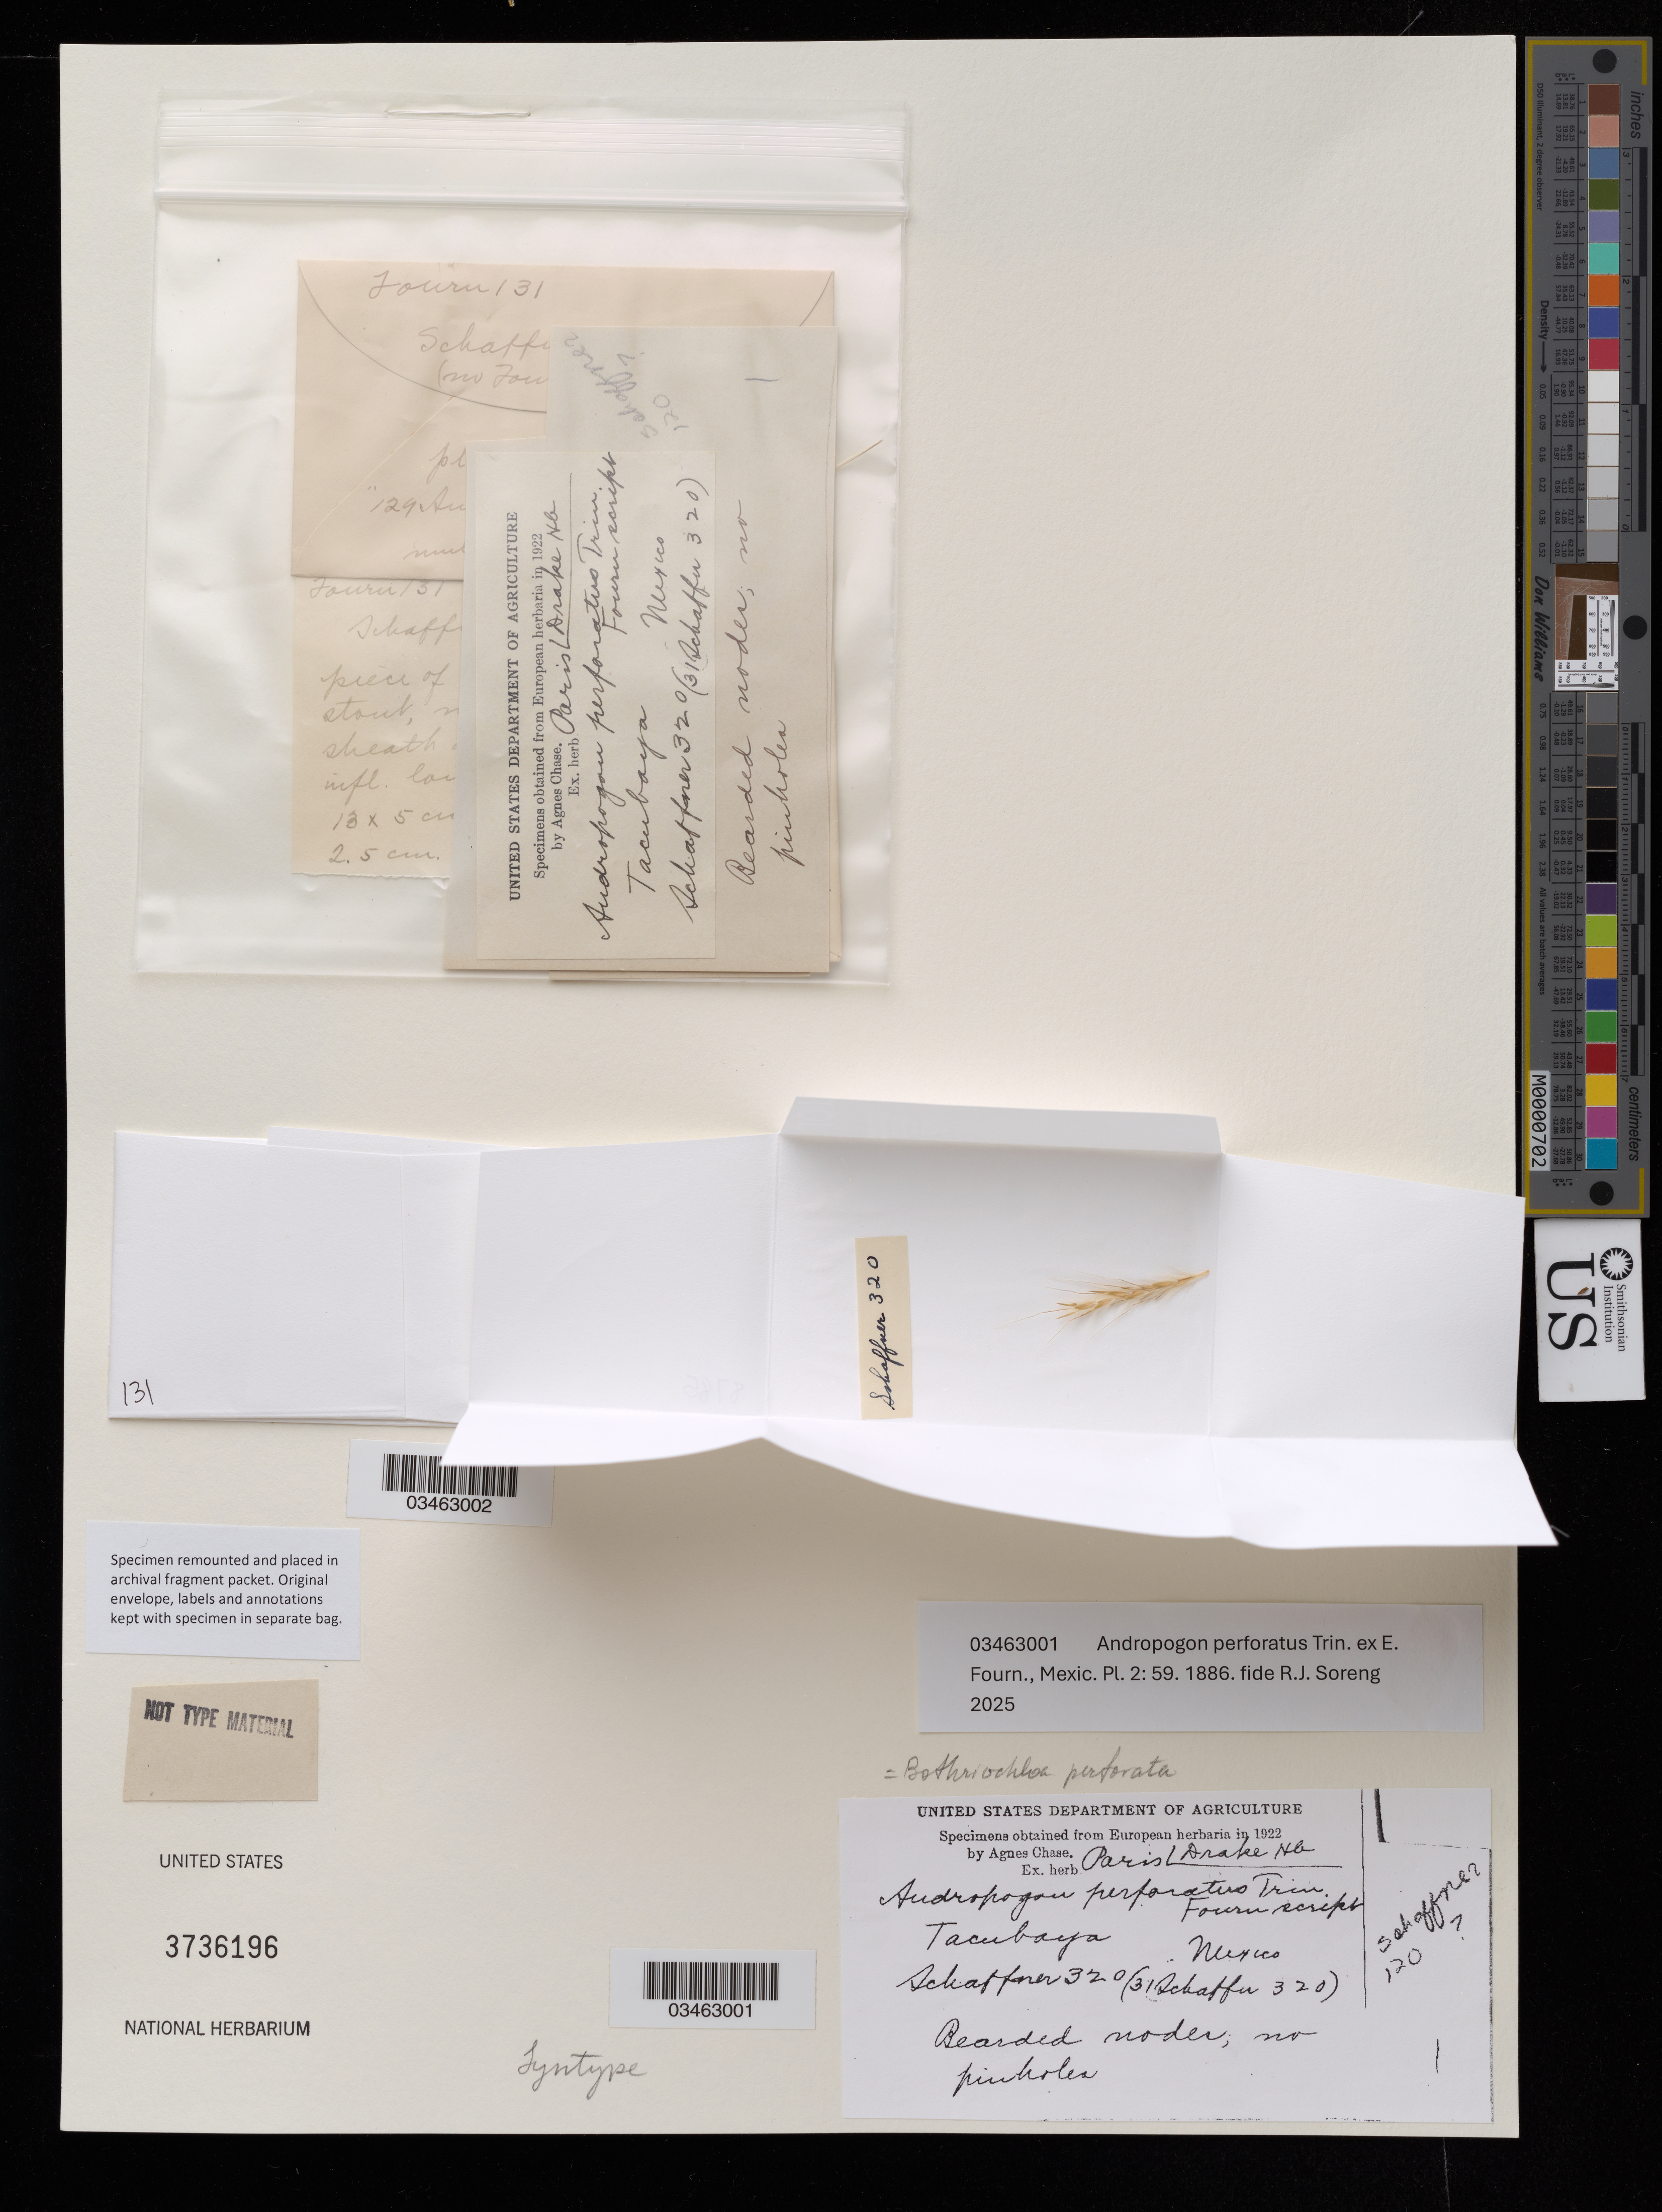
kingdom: Plantae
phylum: Tracheophyta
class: Liliopsida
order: Poales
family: Poaceae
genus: Andropogon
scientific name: Andropogon perforatus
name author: Trin. ex E. Fourn.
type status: Syntype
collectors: -. Schaffner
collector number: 320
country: Mexico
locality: Tacubaya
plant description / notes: Andropogon saccharoides Sw. mounted on same sheet: USNH 3736196 BC 03463002 Not Type Material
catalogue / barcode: US 3736196